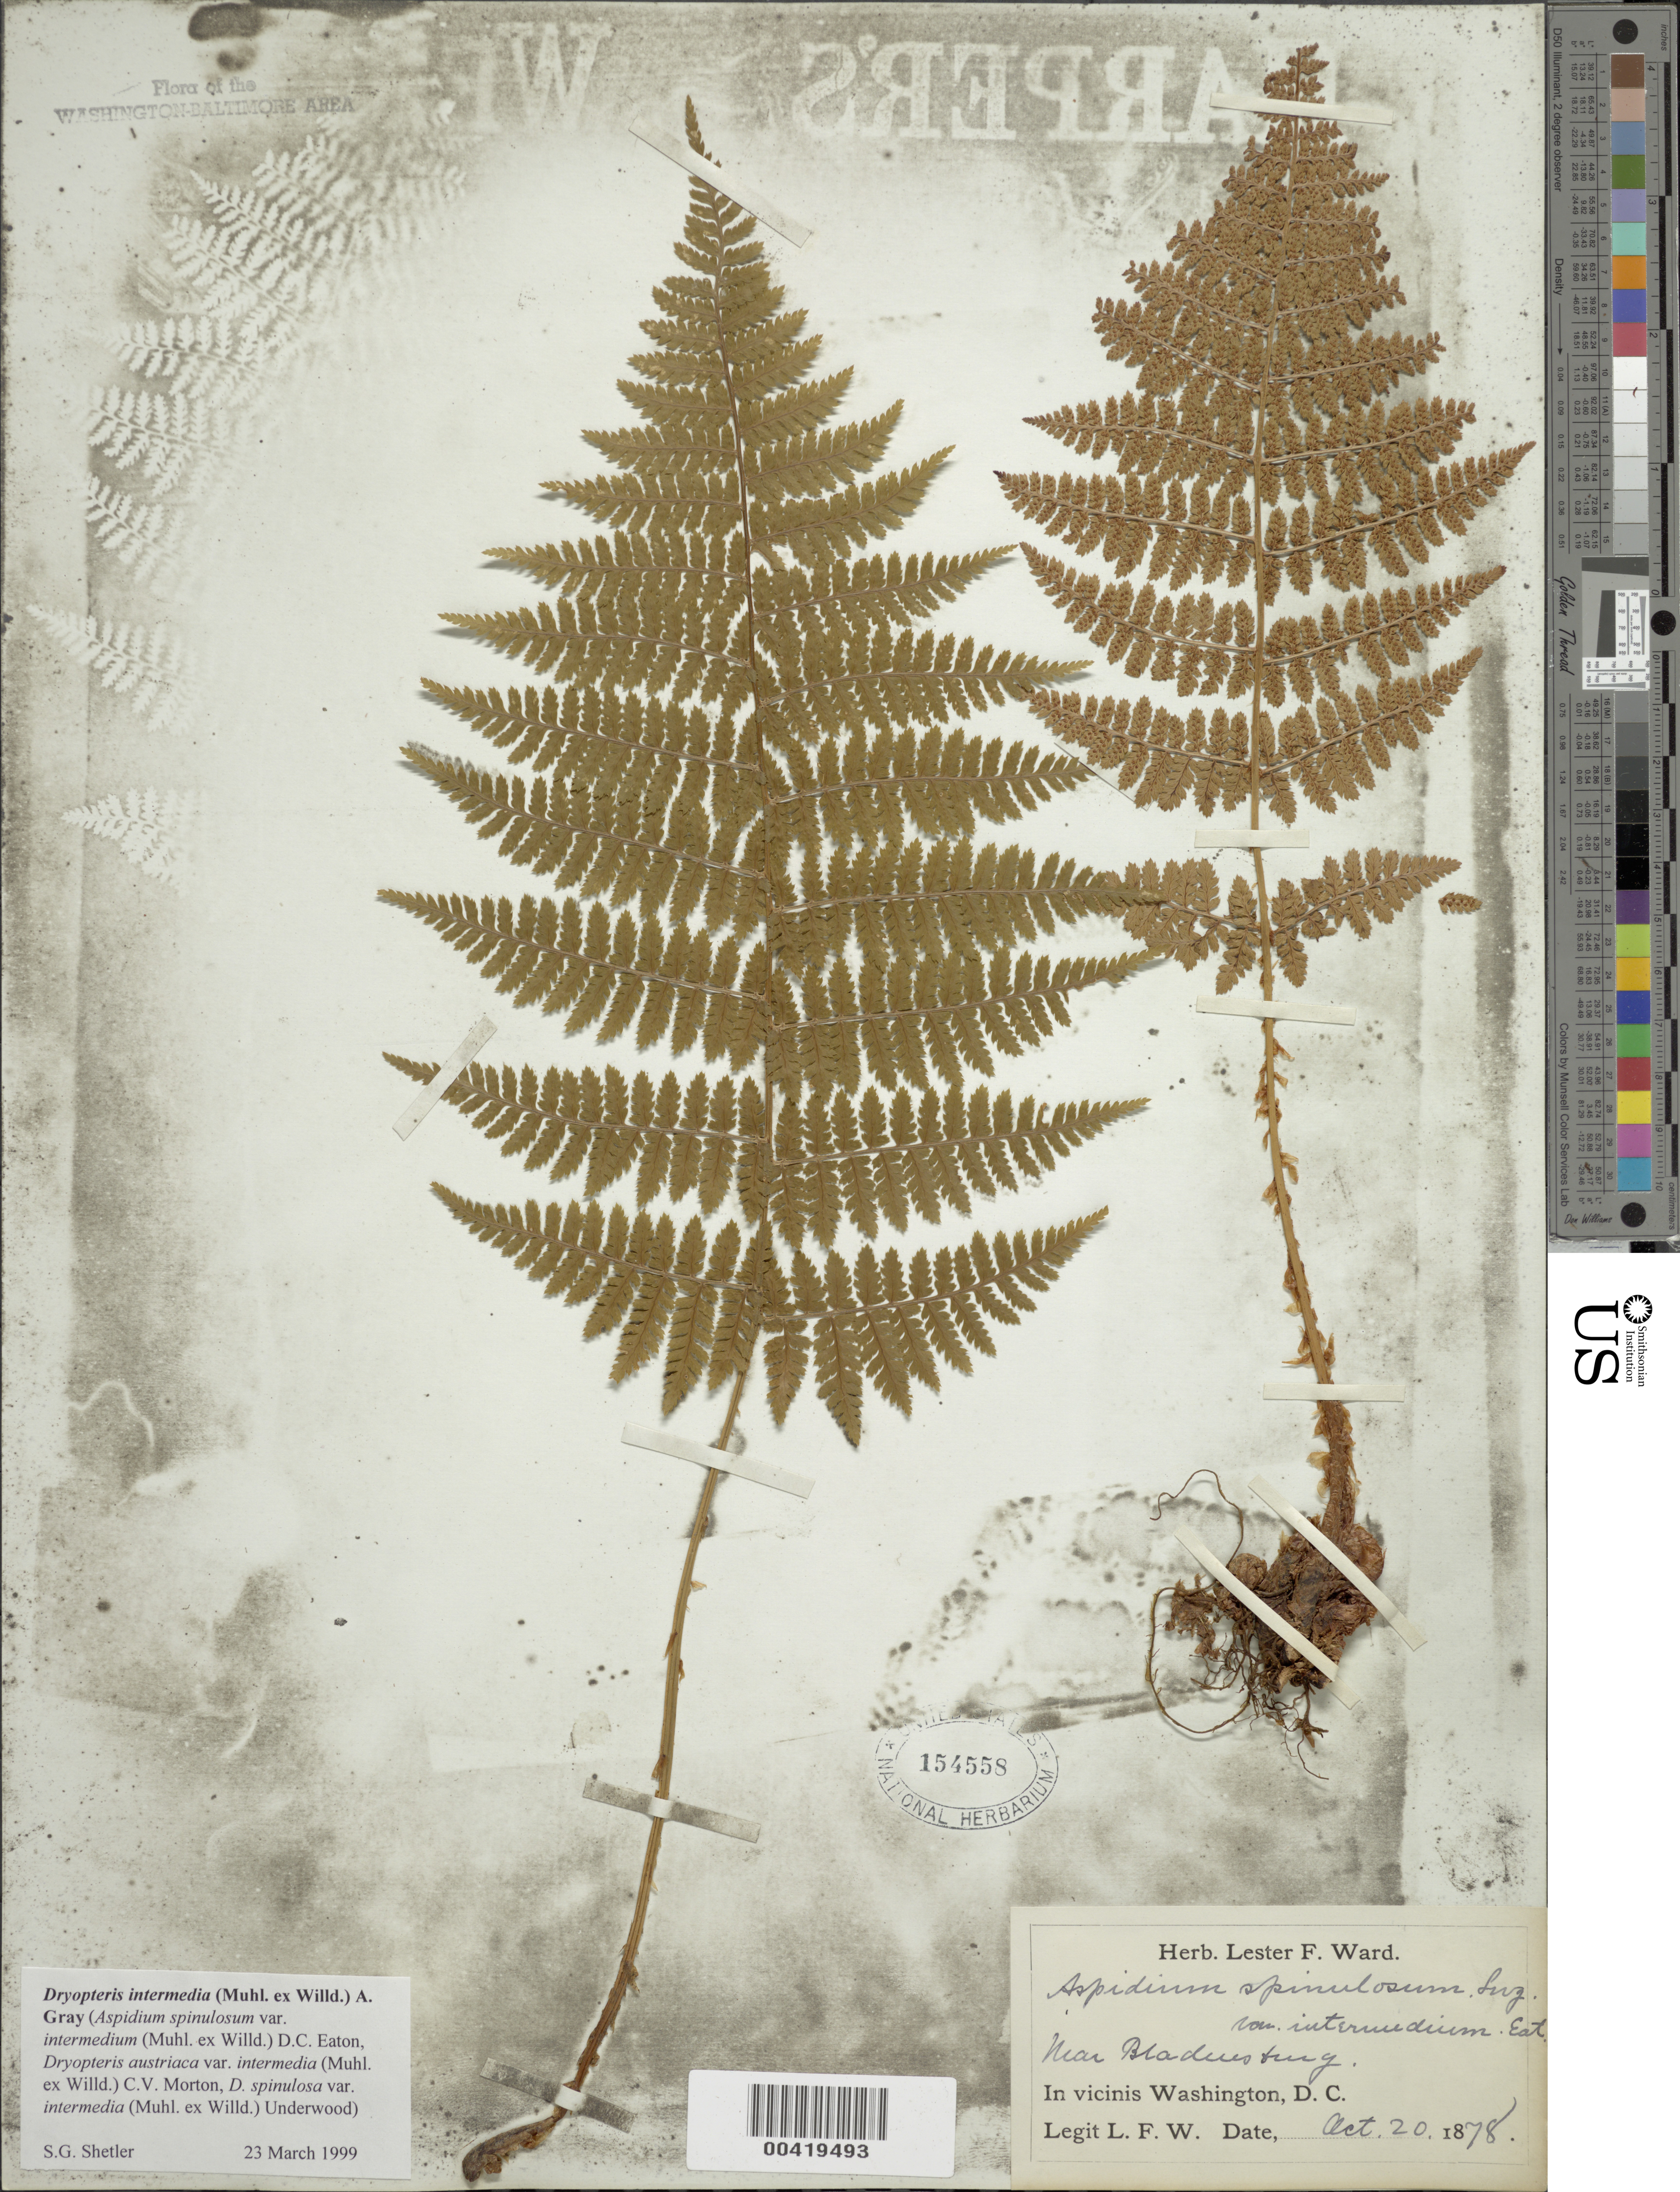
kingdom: Plantae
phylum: Tracheophyta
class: Polypodiopsida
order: Polypodiales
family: Dryopteridaceae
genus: Dryopteris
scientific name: Dryopteris intermedia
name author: (Muhl.) A. Gray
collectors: L. F. Ward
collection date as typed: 20 Oct 1878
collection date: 1878-10-20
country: United States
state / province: Maryland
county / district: Prince George's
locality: Bladensburg vicinity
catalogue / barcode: US 154558